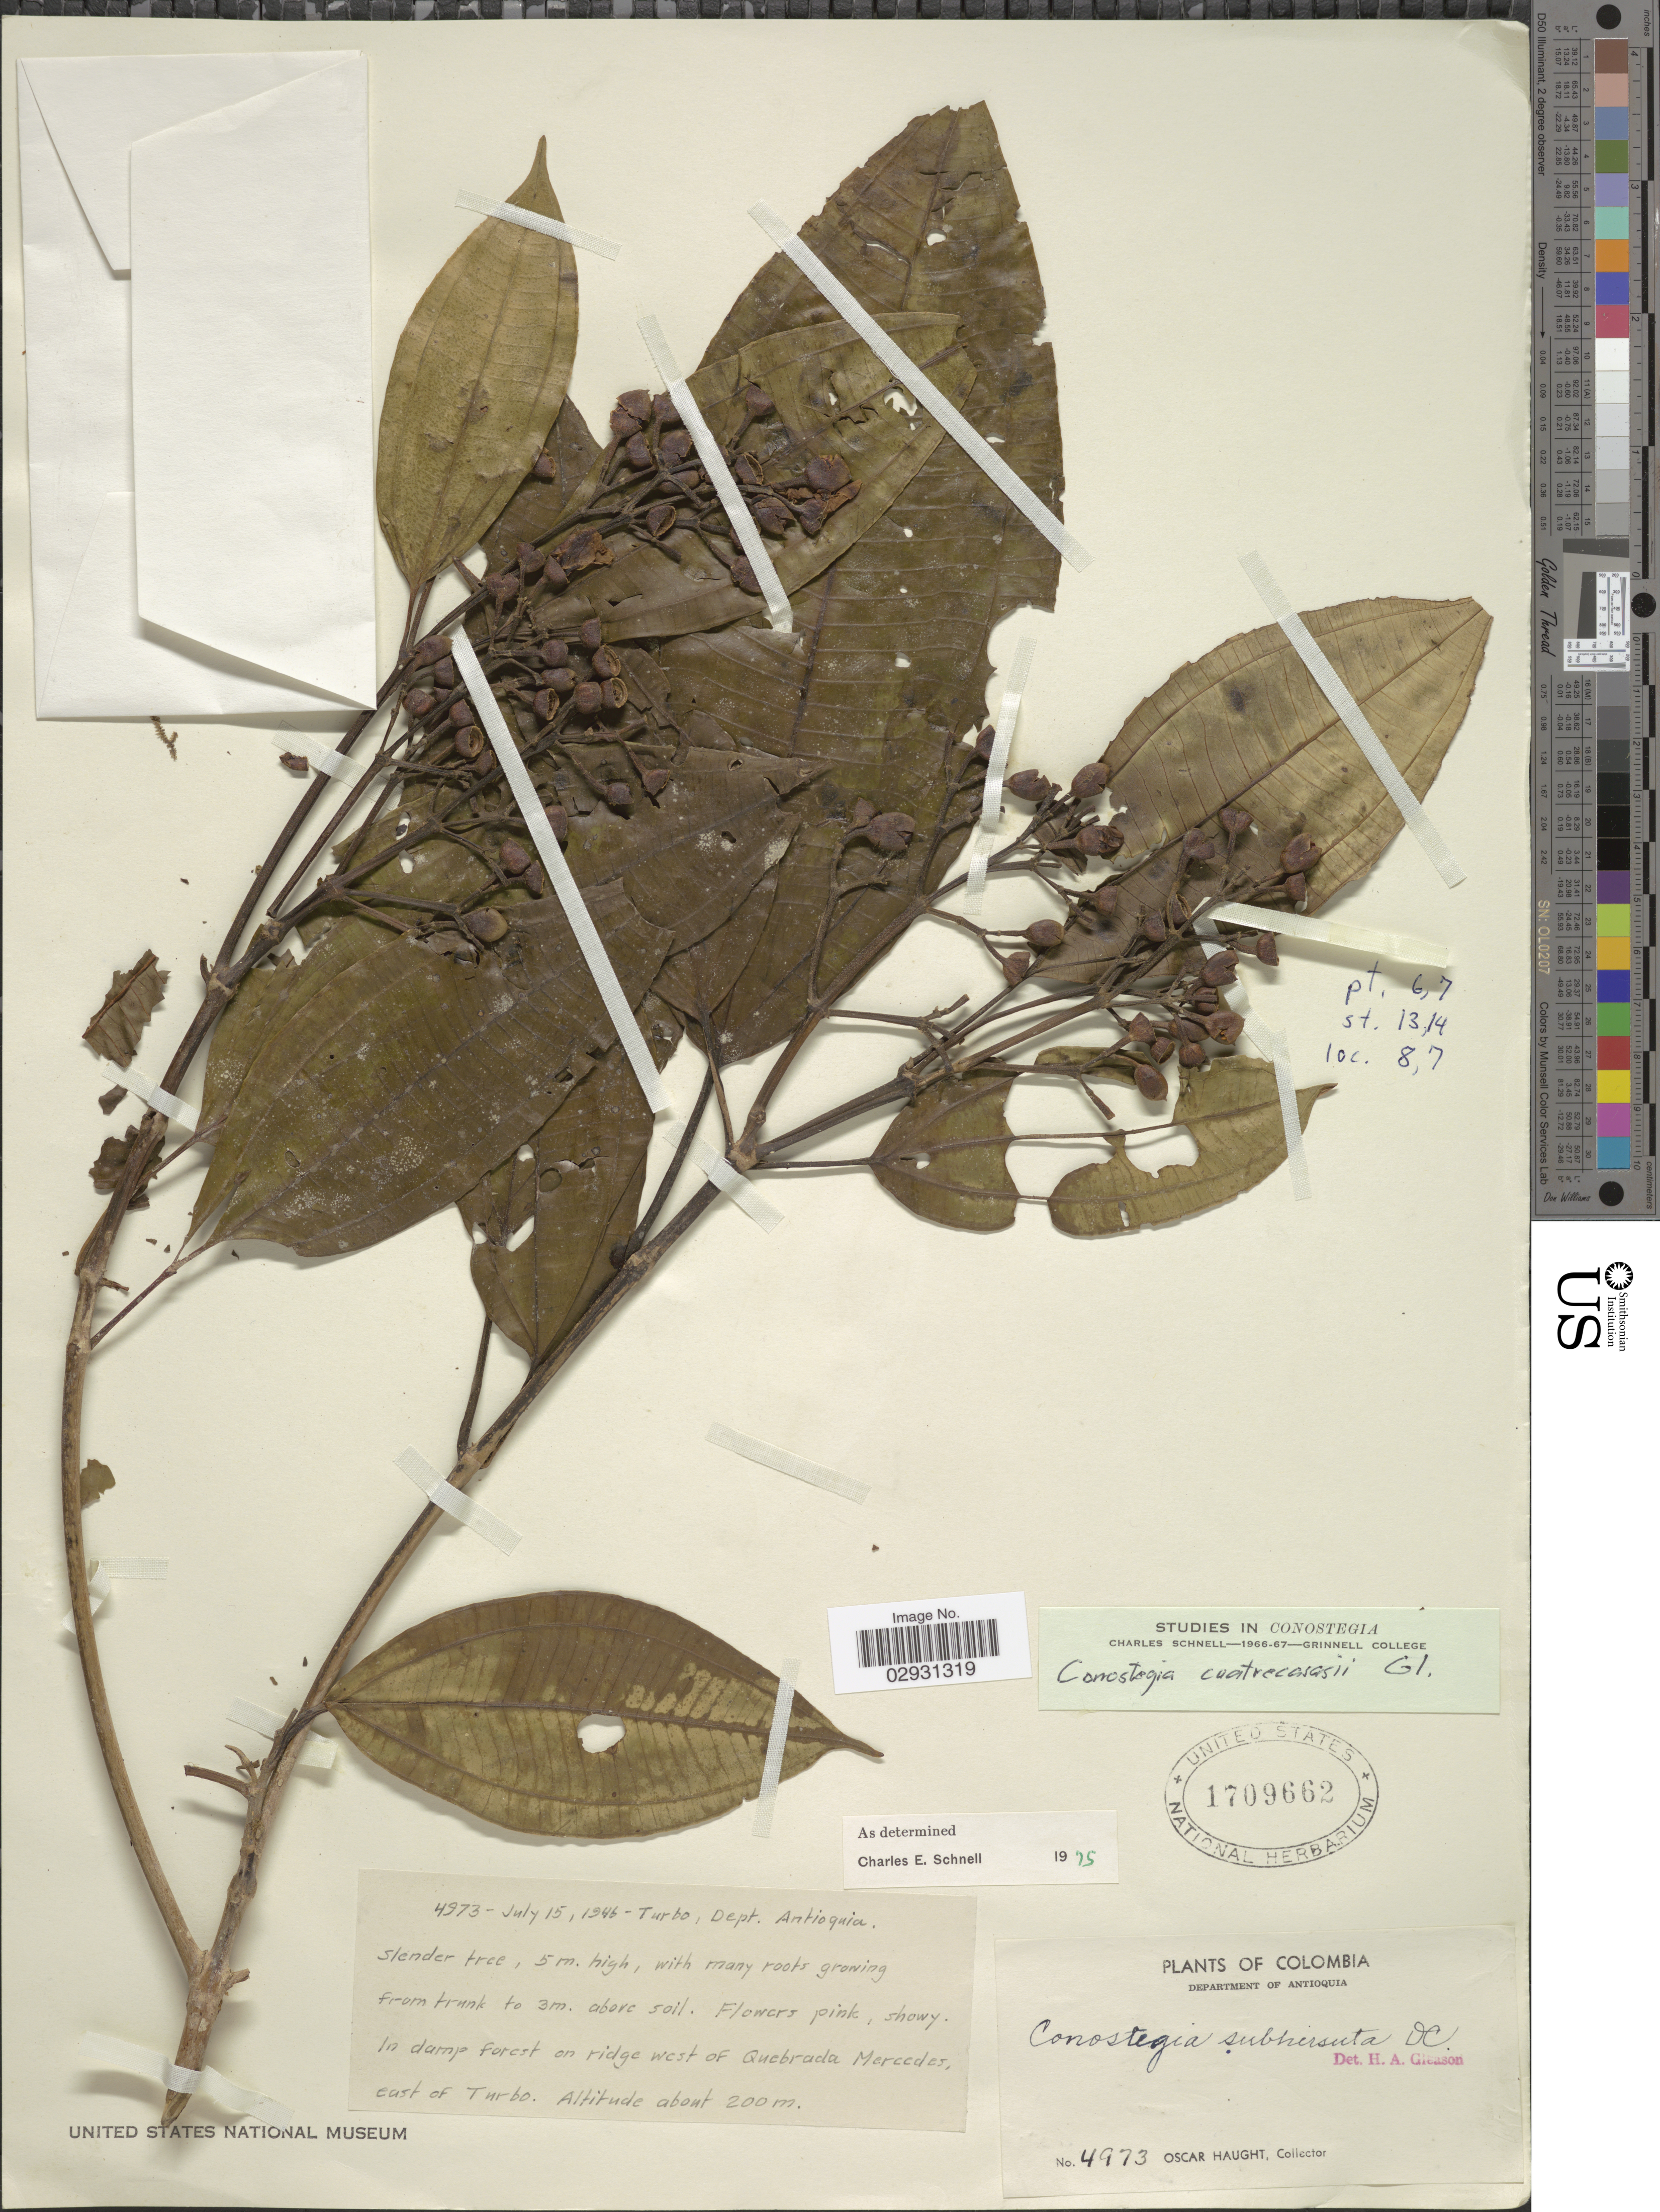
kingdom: Plantae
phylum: Tracheophyta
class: Magnoliopsida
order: Myrtales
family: Melastomataceae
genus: Conostegia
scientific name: Conostegia cuatrecasasii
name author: Gleason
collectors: O. L. Haught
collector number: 4973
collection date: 1946-07-15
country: Colombia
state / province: Antioquia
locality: Department of Antioquia. In damp forest on ridge west of Quebrada Mercedes, east of Turbo.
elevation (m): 200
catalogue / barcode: US 1709662